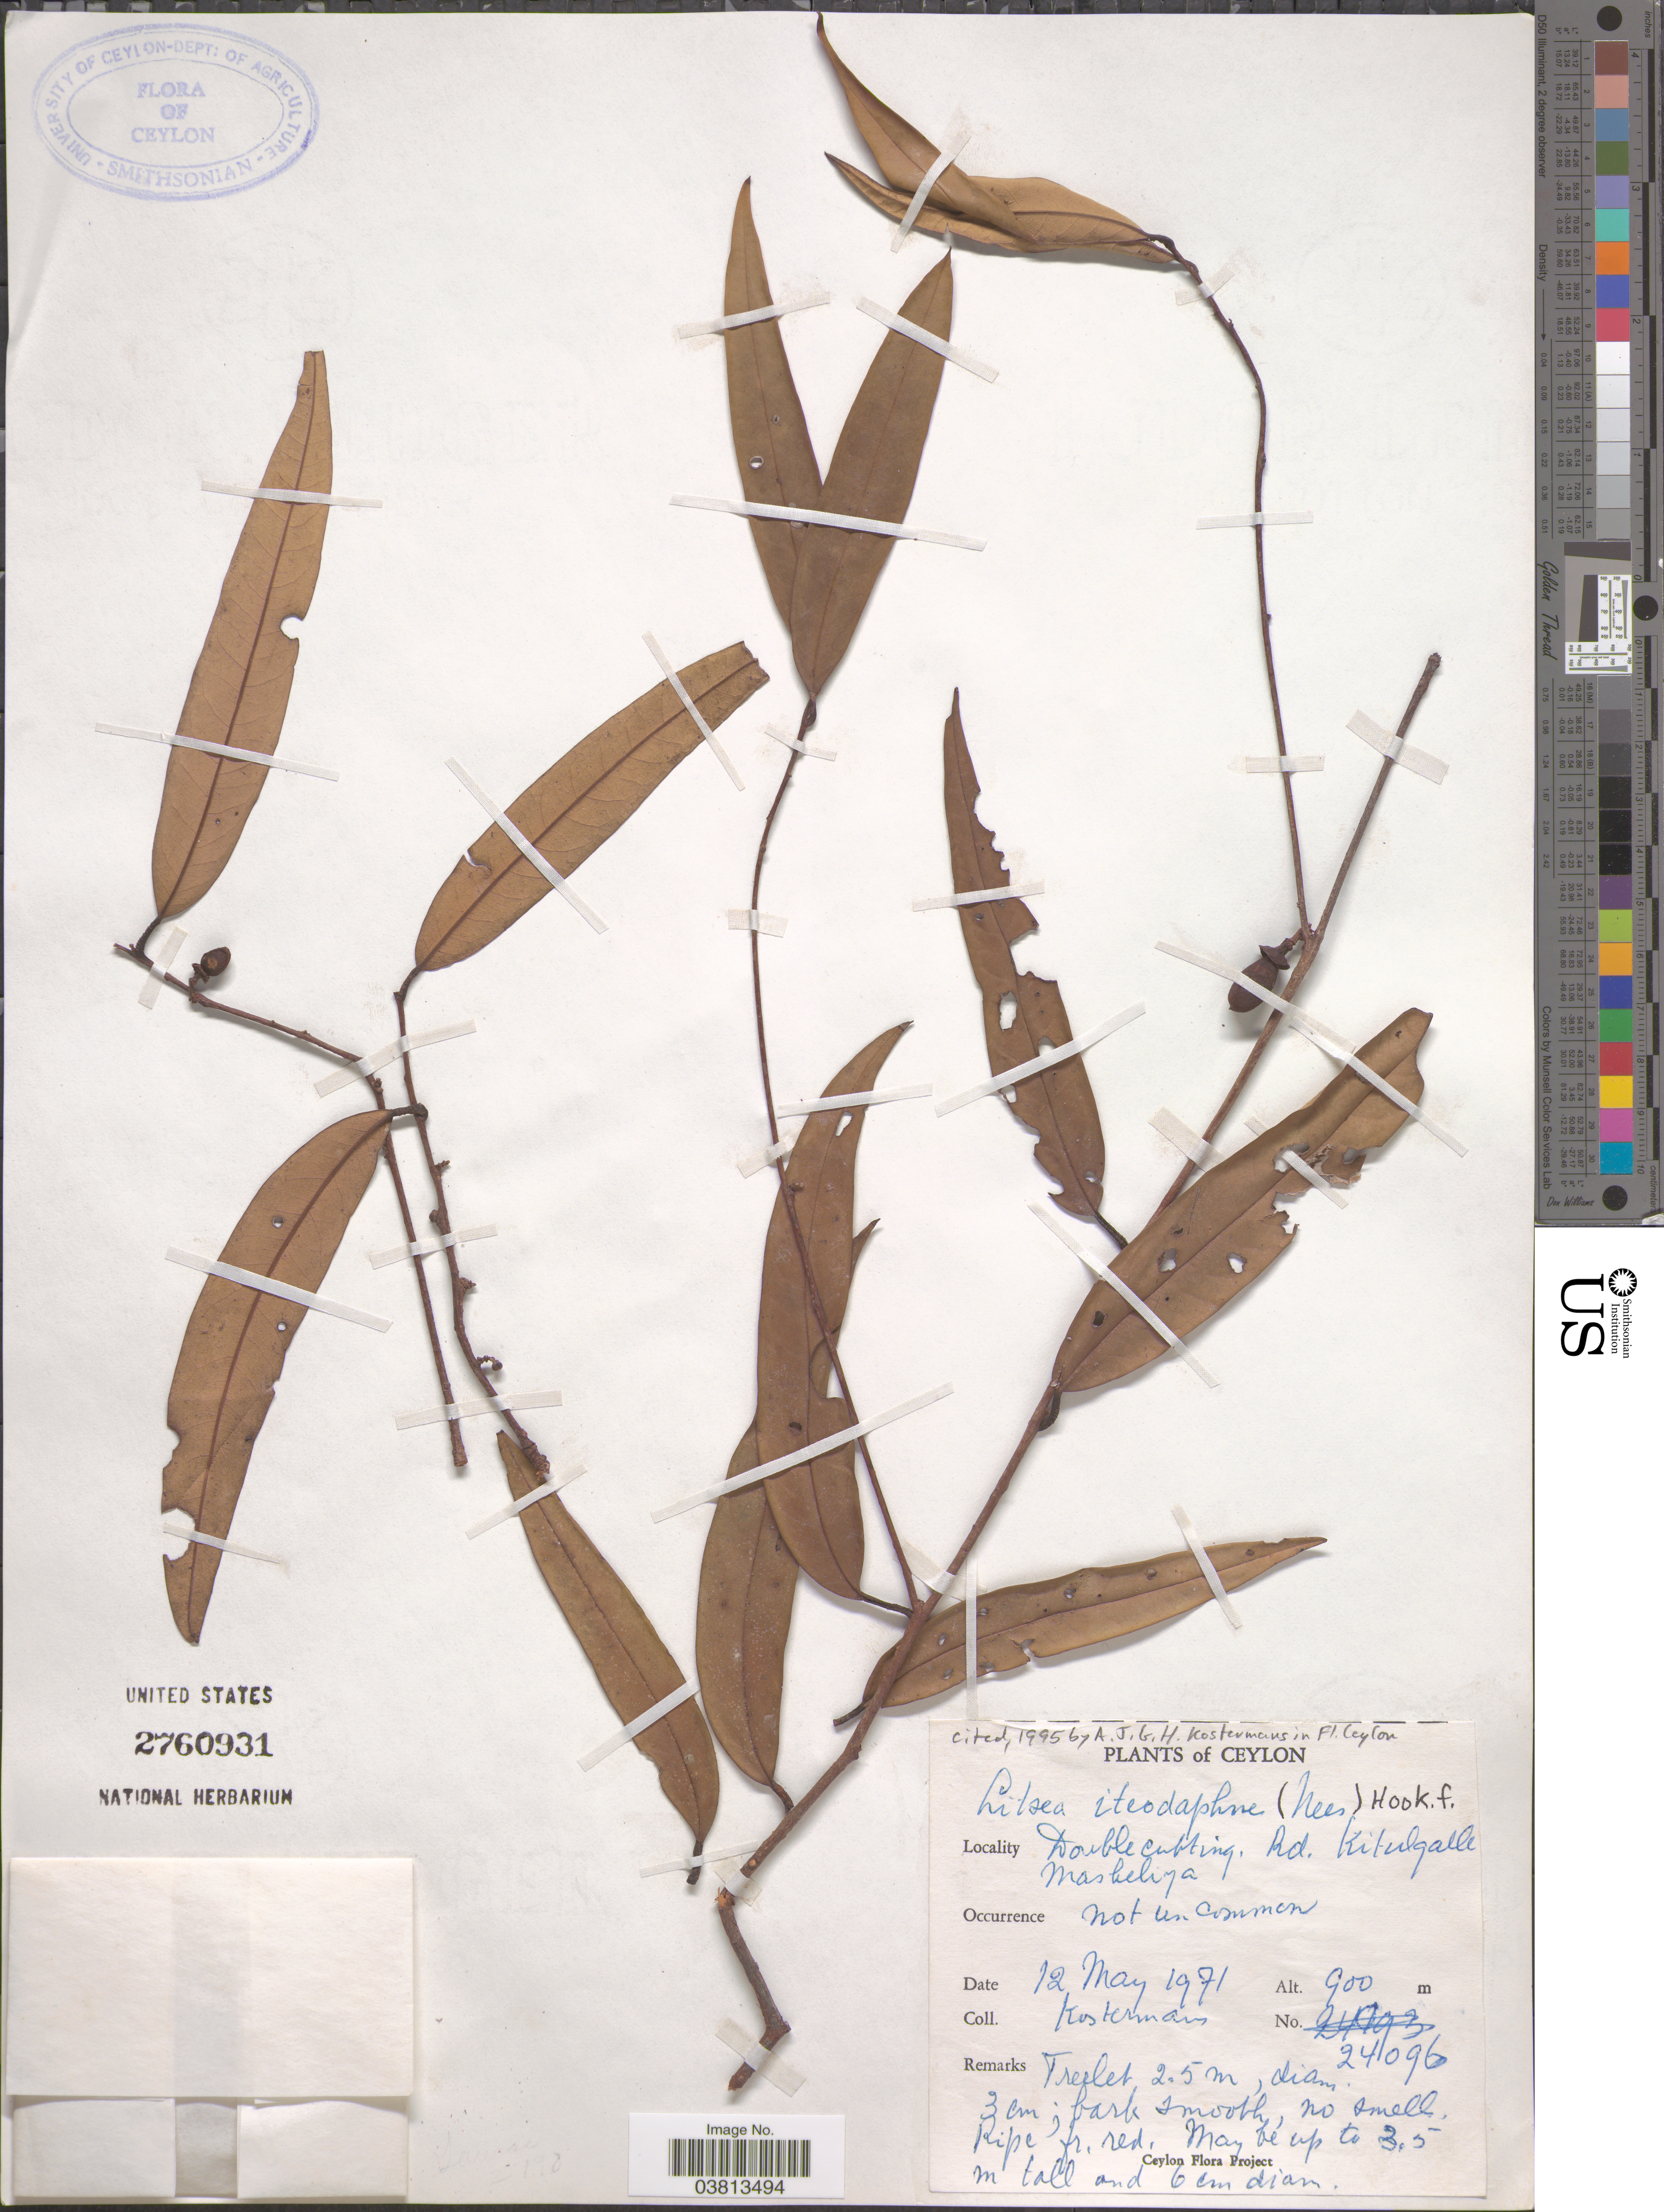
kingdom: Plantae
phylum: Tracheophyta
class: Magnoliopsida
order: Laurales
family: Lauraceae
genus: Litsea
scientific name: Litsea iteodaphne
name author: Hook. f.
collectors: Kostermans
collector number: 24096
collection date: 1971-05-12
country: Sri Lanka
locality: Ceylon. Double cutting, Rd. Kitulgalle Maskeliya.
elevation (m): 900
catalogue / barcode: US 2760931